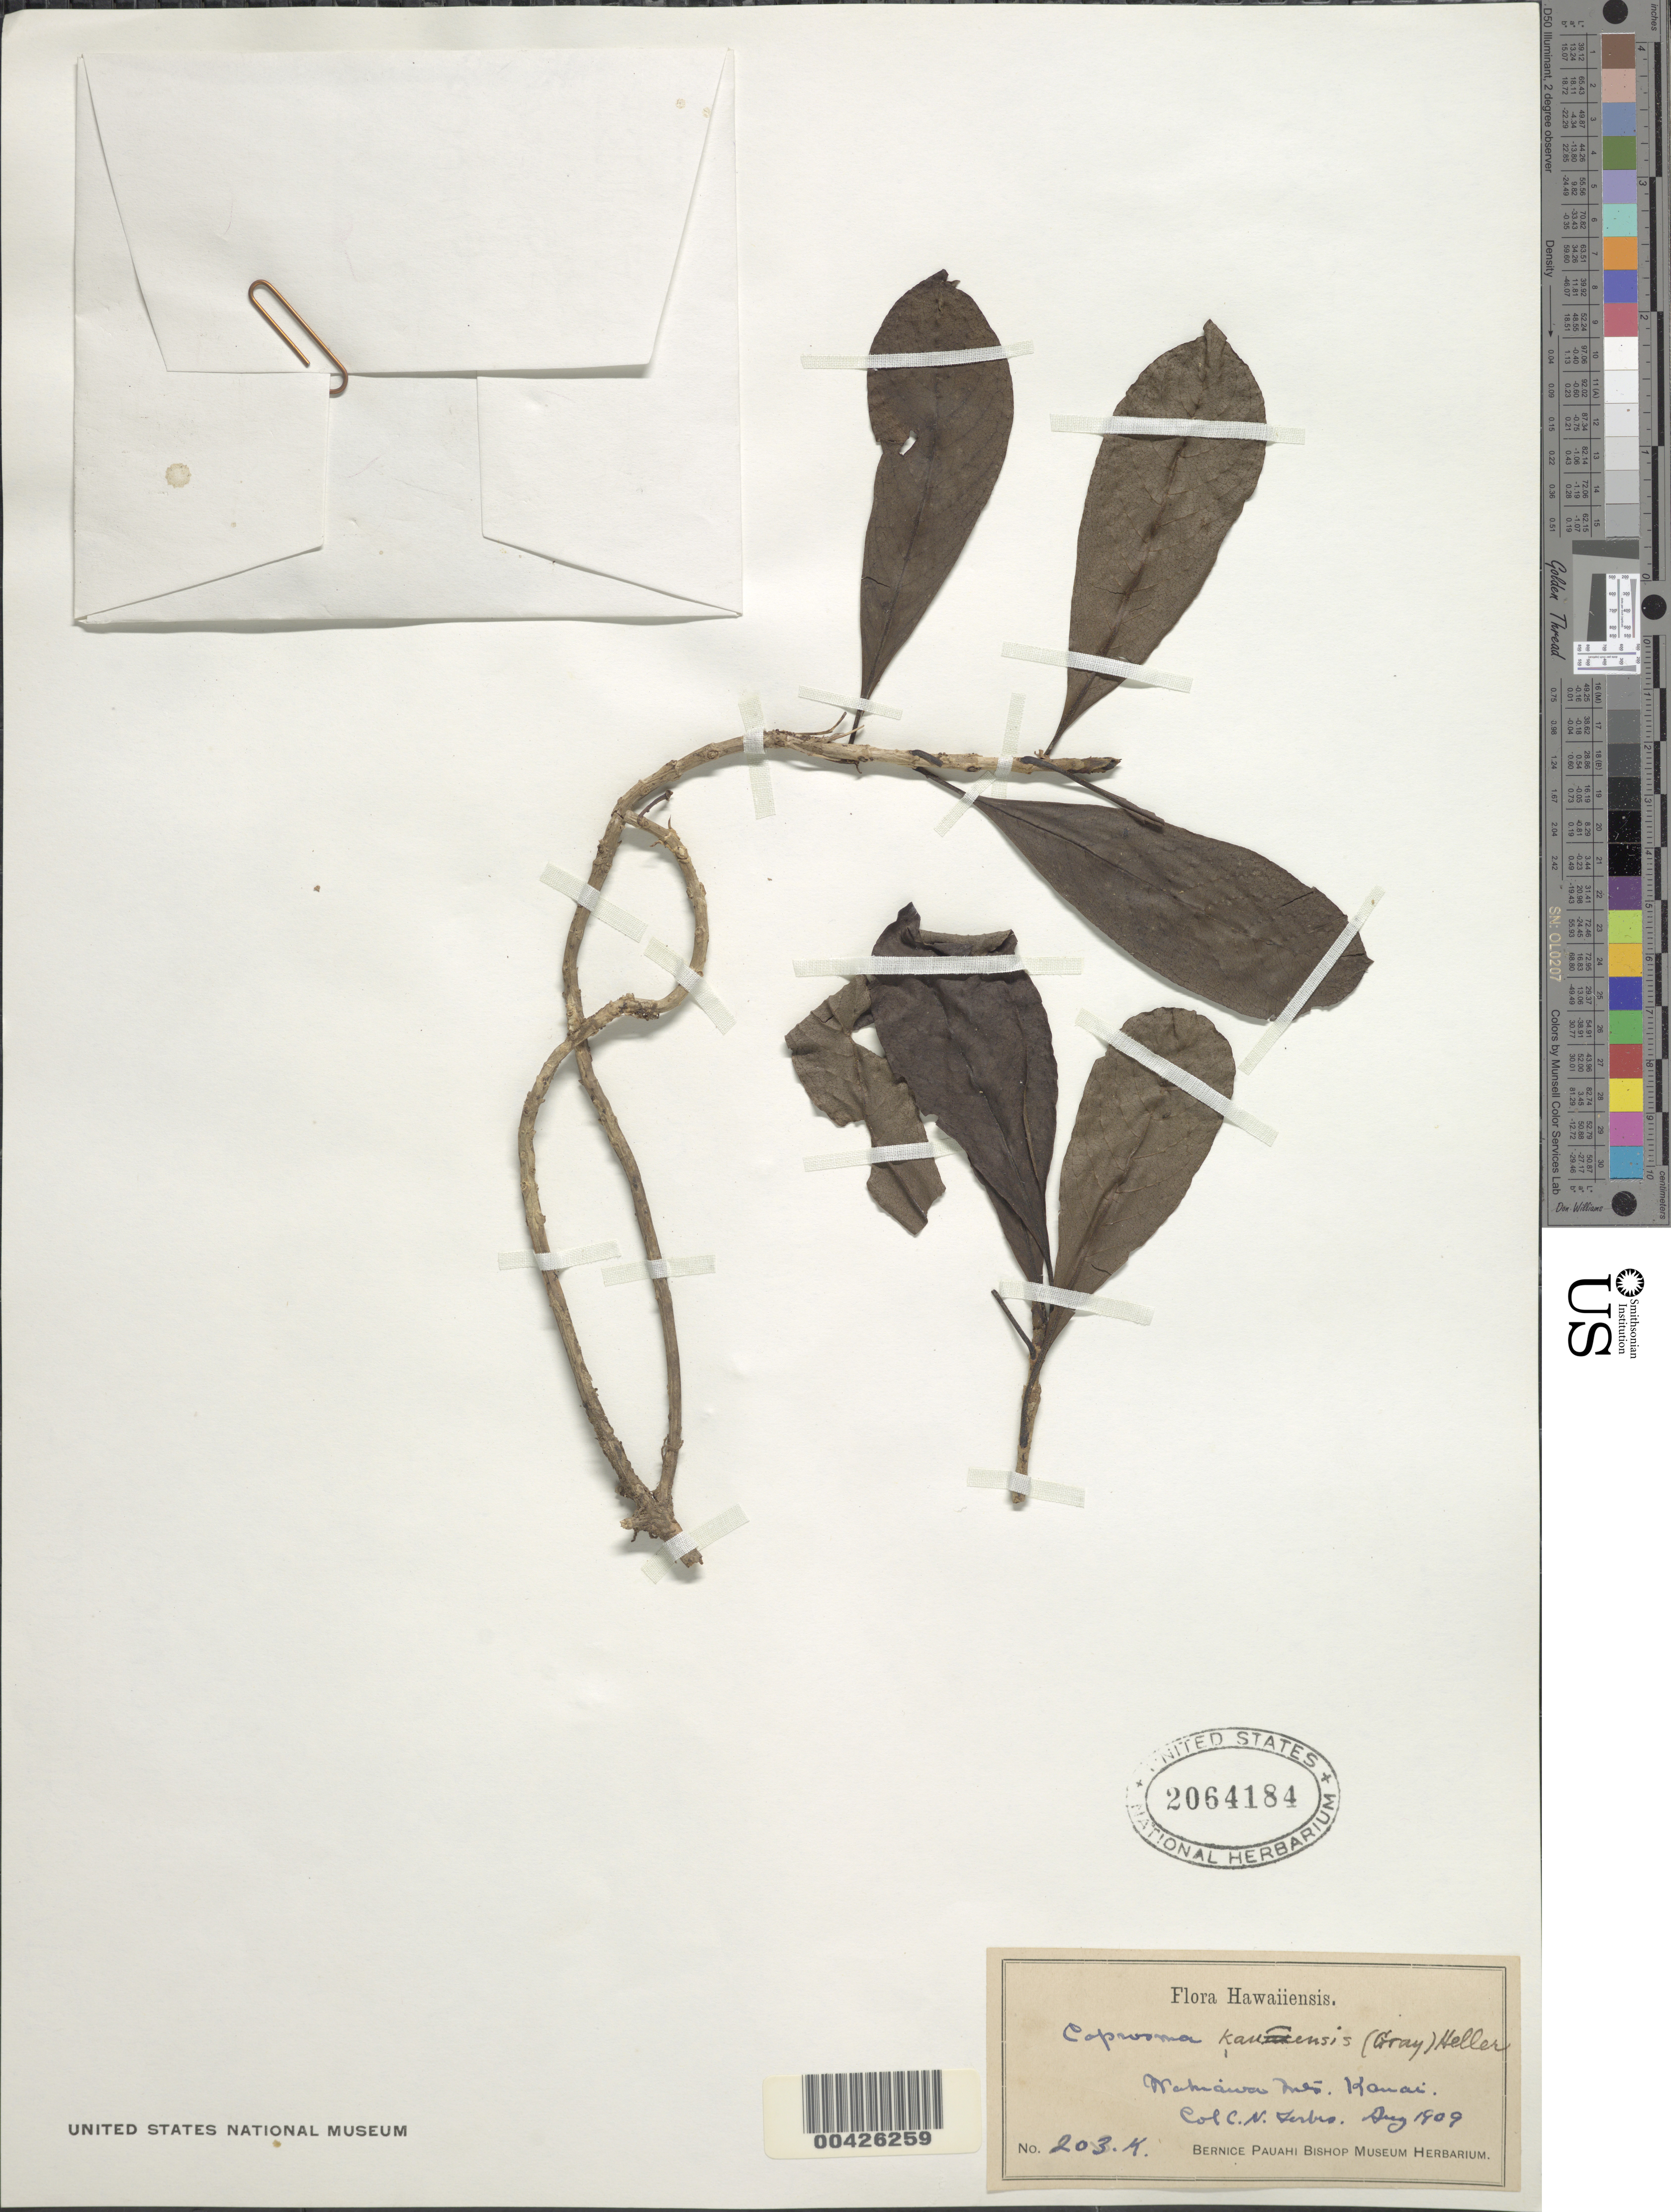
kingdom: Plantae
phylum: Tracheophyta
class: Magnoliopsida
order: Gentianales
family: Rubiaceae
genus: Coprosma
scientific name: Coprosma kauensis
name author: A. Heller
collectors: C. N. Forbes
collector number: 203.K.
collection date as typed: Aug 1909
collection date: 1909-08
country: United States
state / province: Hawaii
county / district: Kauai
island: Kaua'i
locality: Wahiawa Mountains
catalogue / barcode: US 2064184